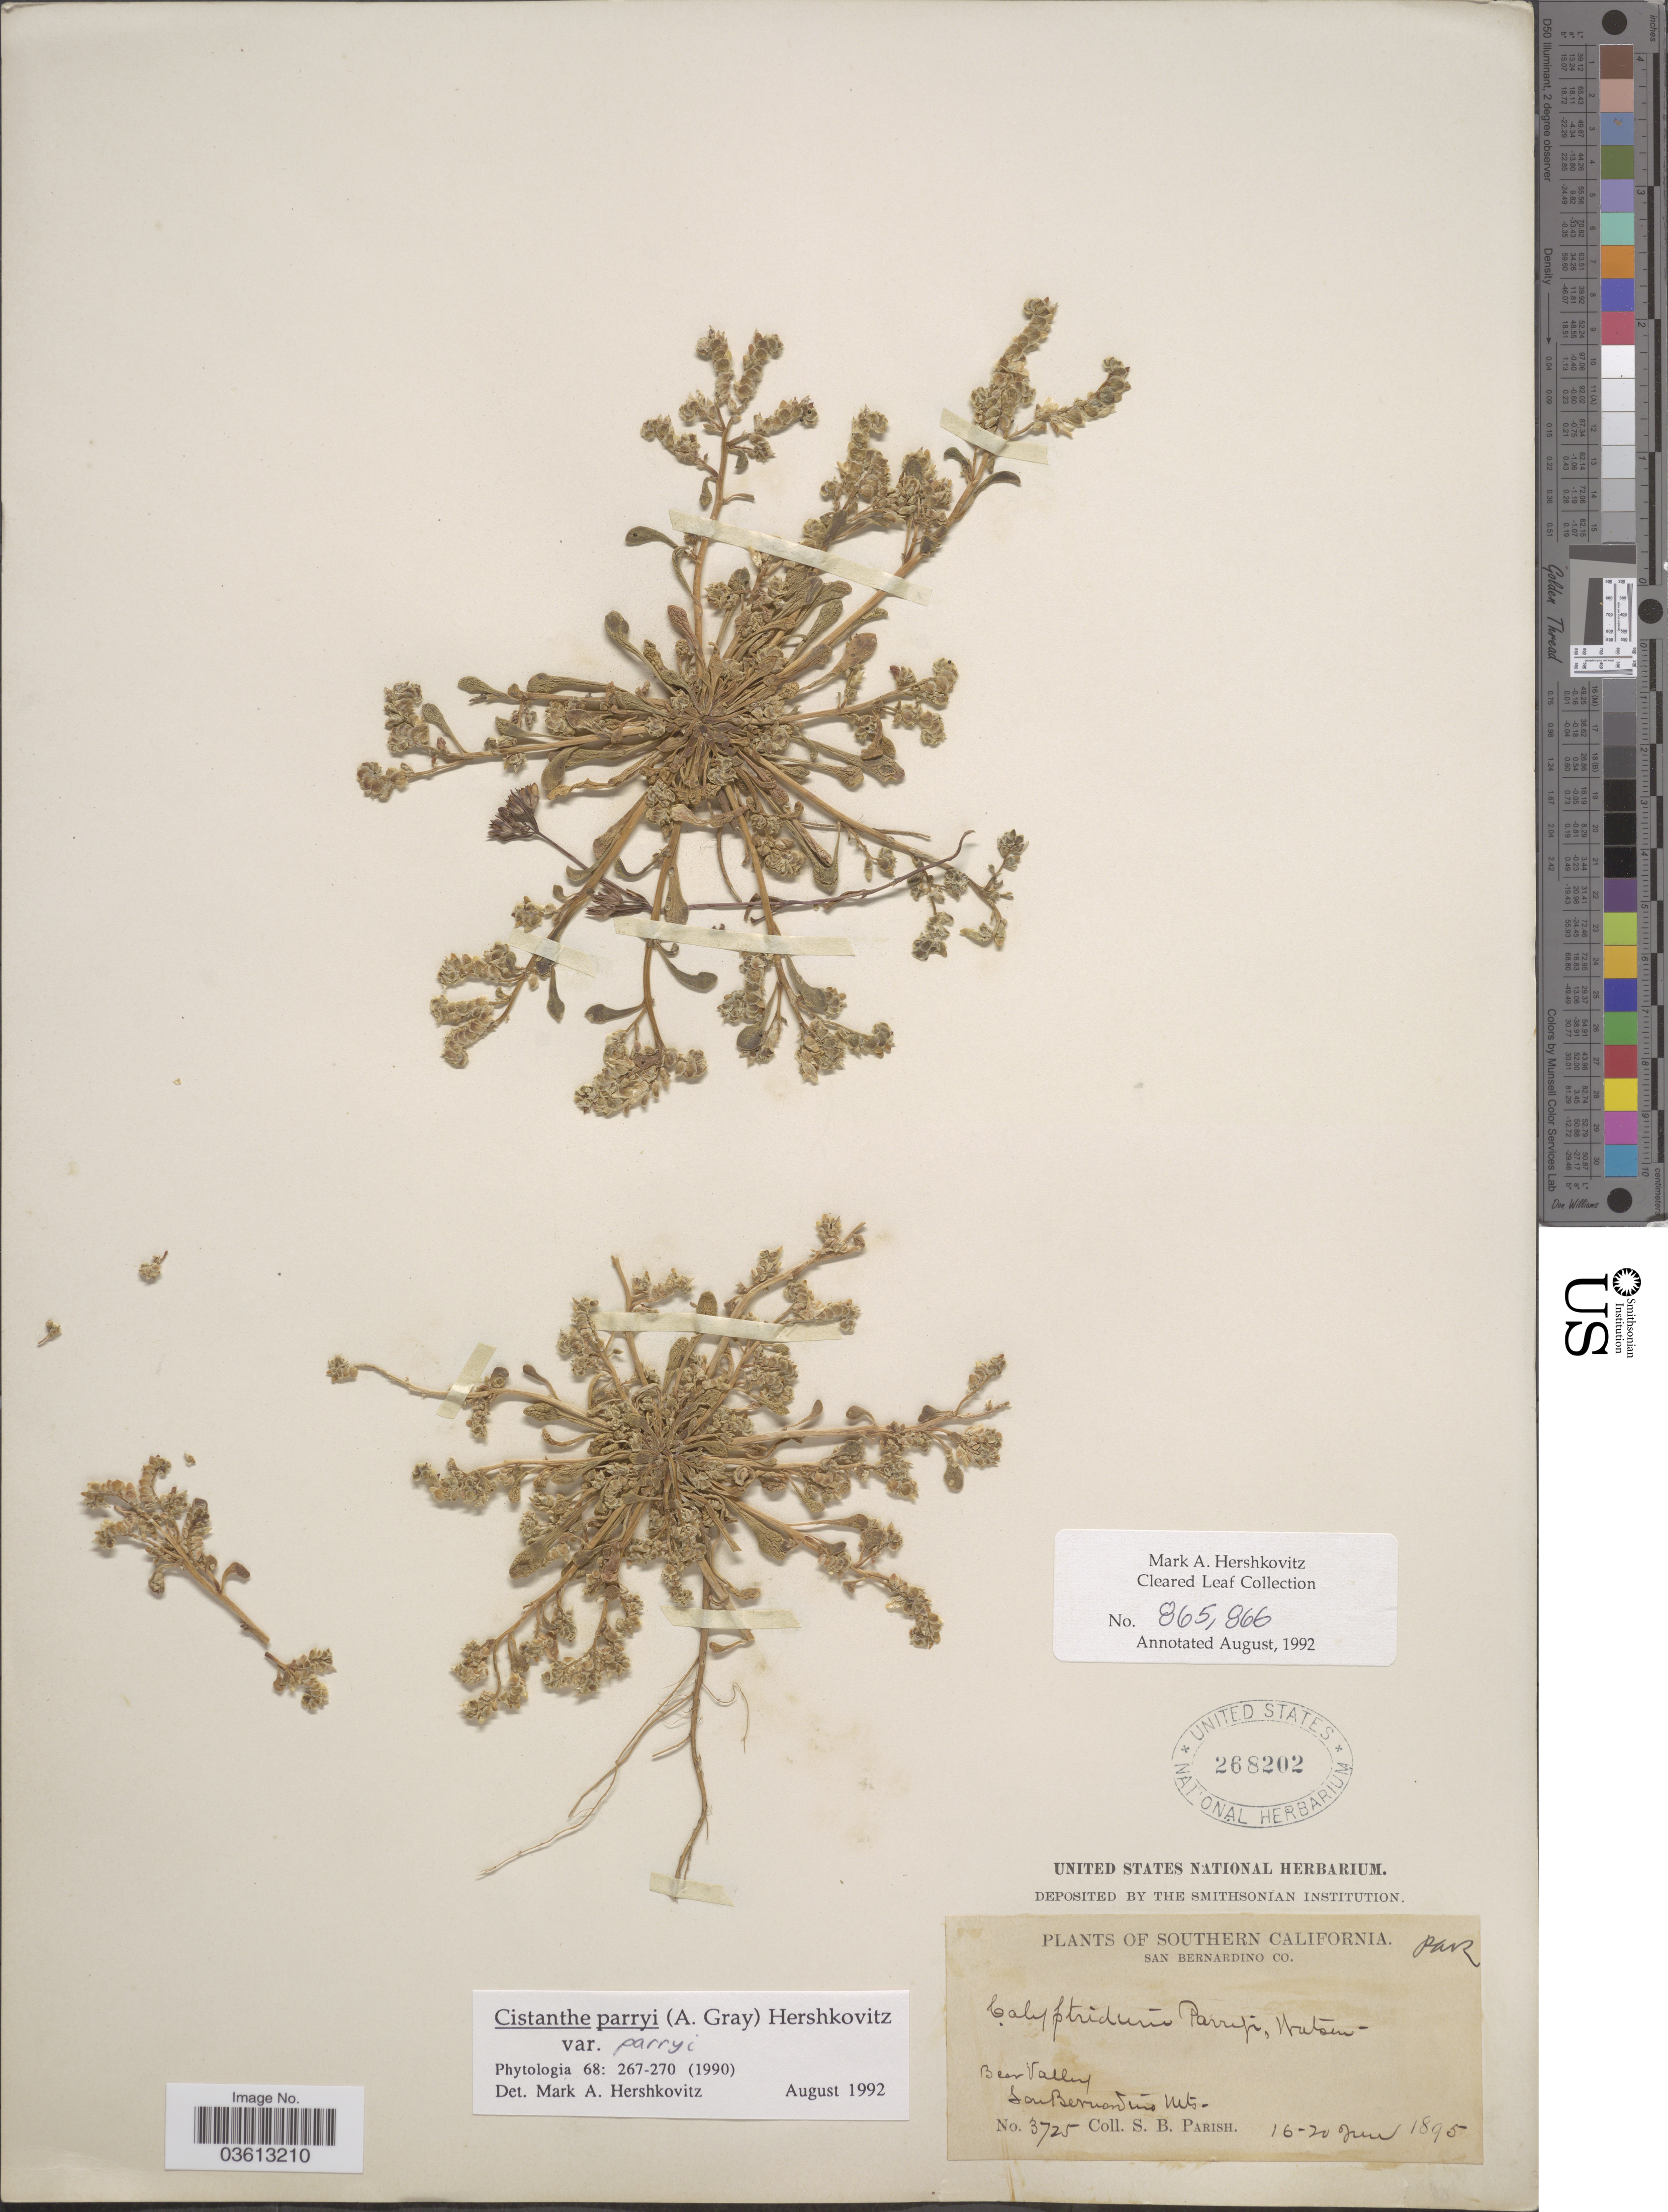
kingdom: Plantae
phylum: Tracheophyta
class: Magnoliopsida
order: Caryophyllales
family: Montiaceae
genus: Cistanthe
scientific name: Cistanthe parryi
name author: (A. Gray) Hershk.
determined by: Hershkovitz, M. A.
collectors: S. B. Parish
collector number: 3725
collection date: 1895-06-16/1895-06-20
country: United States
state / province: California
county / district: San Bernardino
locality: Southern California. San Bernardino Co. Beer Valley, San Bernardino Mts.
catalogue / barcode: US 268202